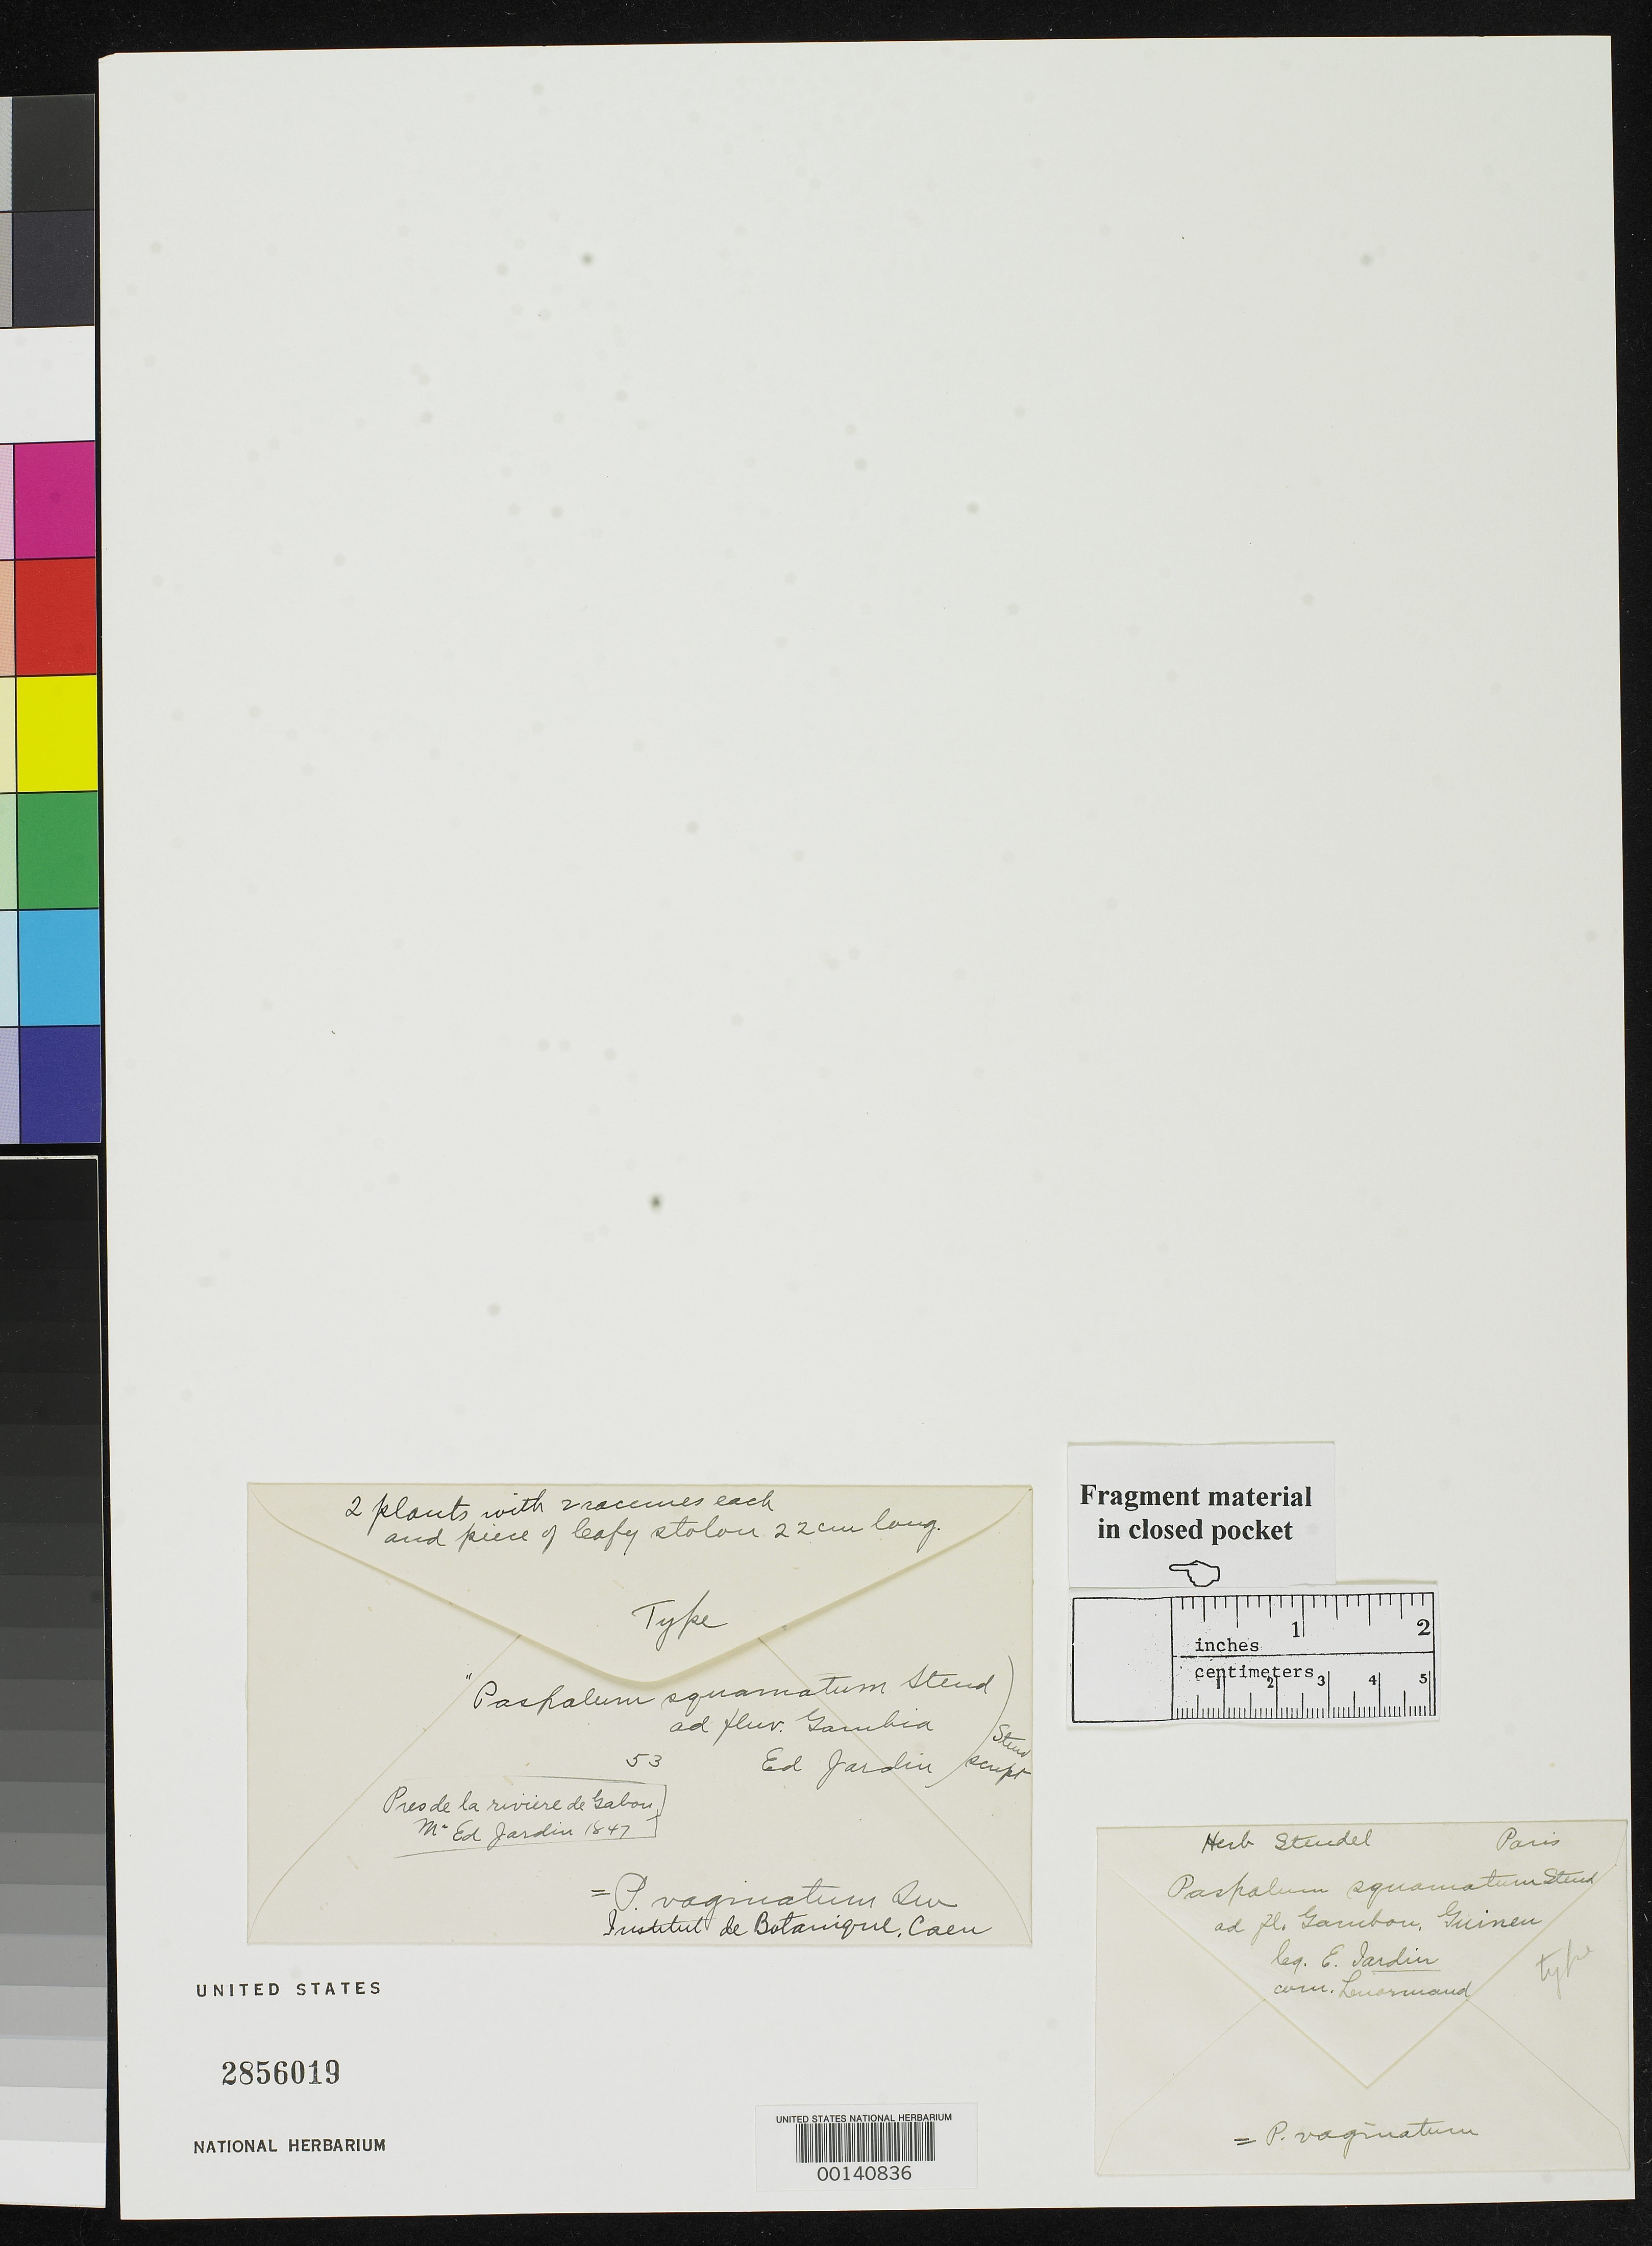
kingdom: Plantae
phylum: Tracheophyta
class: Liliopsida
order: Poales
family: Poaceae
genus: Paspalum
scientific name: Paspalum squamatum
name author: Steud.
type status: Type Fragment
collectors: D. Jardin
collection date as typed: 1847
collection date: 1847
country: Gambia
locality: River Gambia.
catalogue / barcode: US 2856019